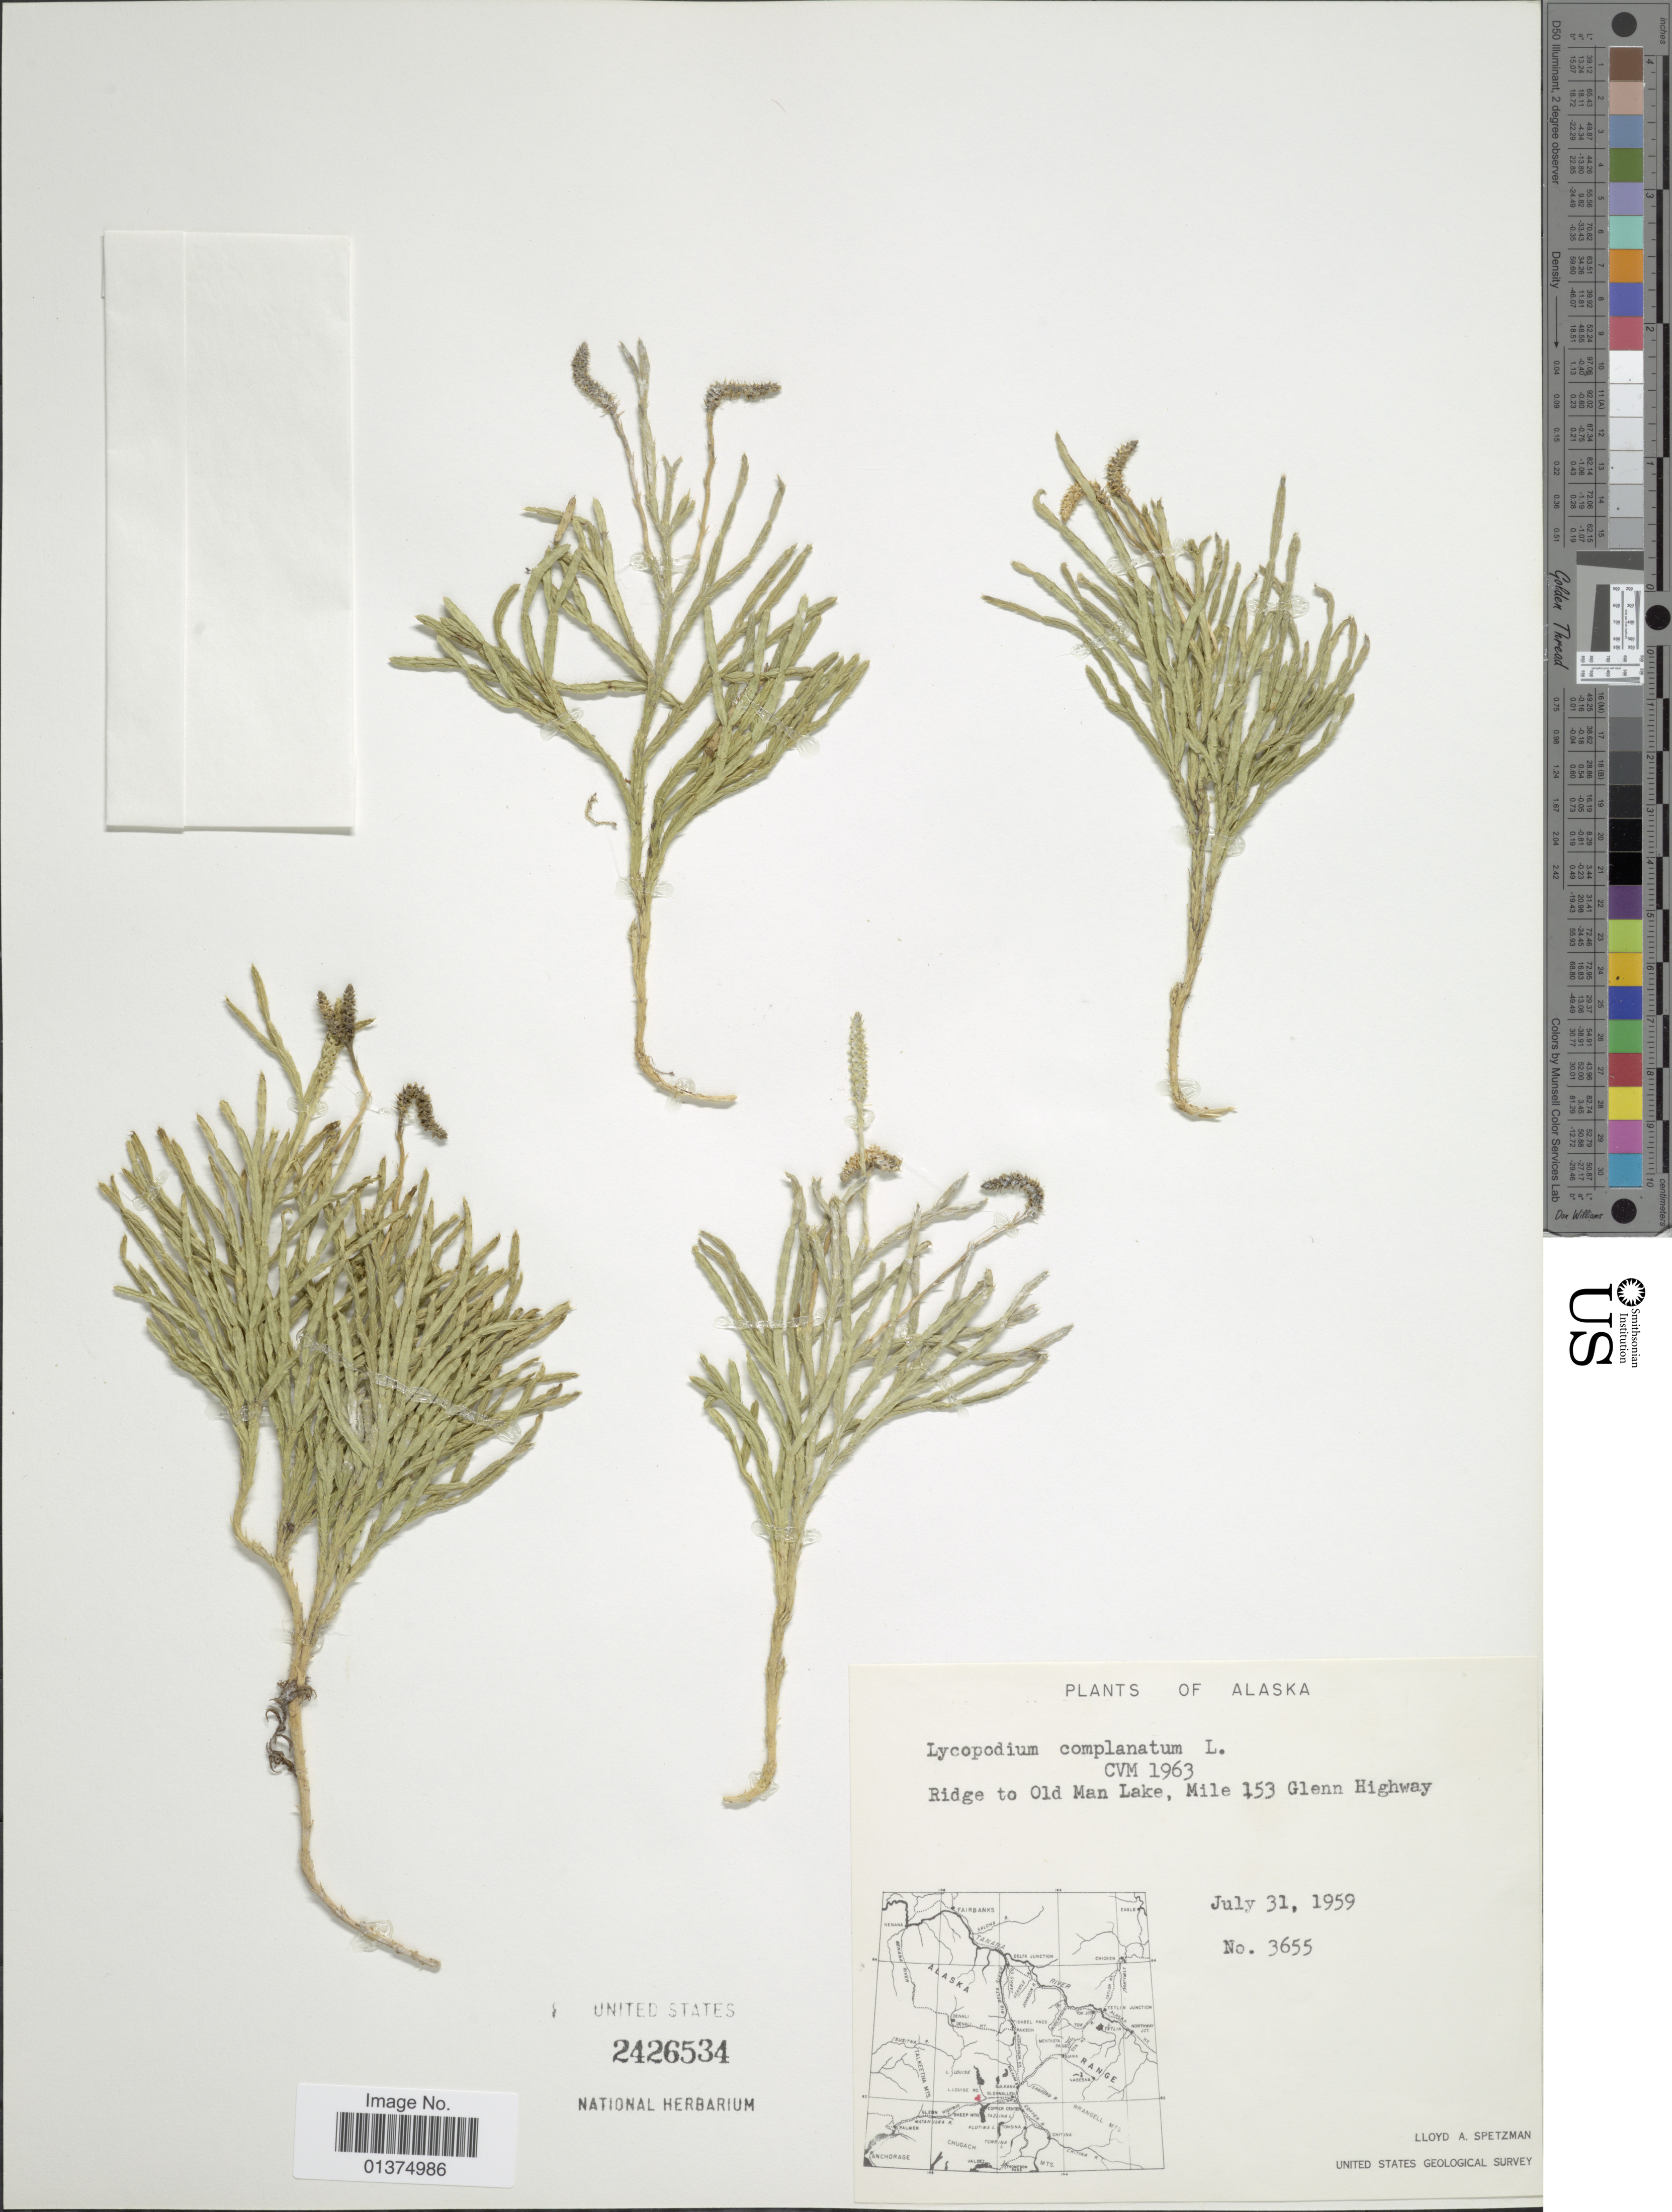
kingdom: Plantae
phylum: Tracheophyta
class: Lycopodiopsida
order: Lycopodiales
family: Lycopodiaceae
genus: Diphasiastrum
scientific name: Diphasiastrum complanatum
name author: (L.) Holub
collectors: L. Spetzman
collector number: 3655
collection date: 1959-07-31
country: United States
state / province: Alaska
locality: Ridge to Old Man Lake, Mile 153 Glenn Highway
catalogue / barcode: US 2426534